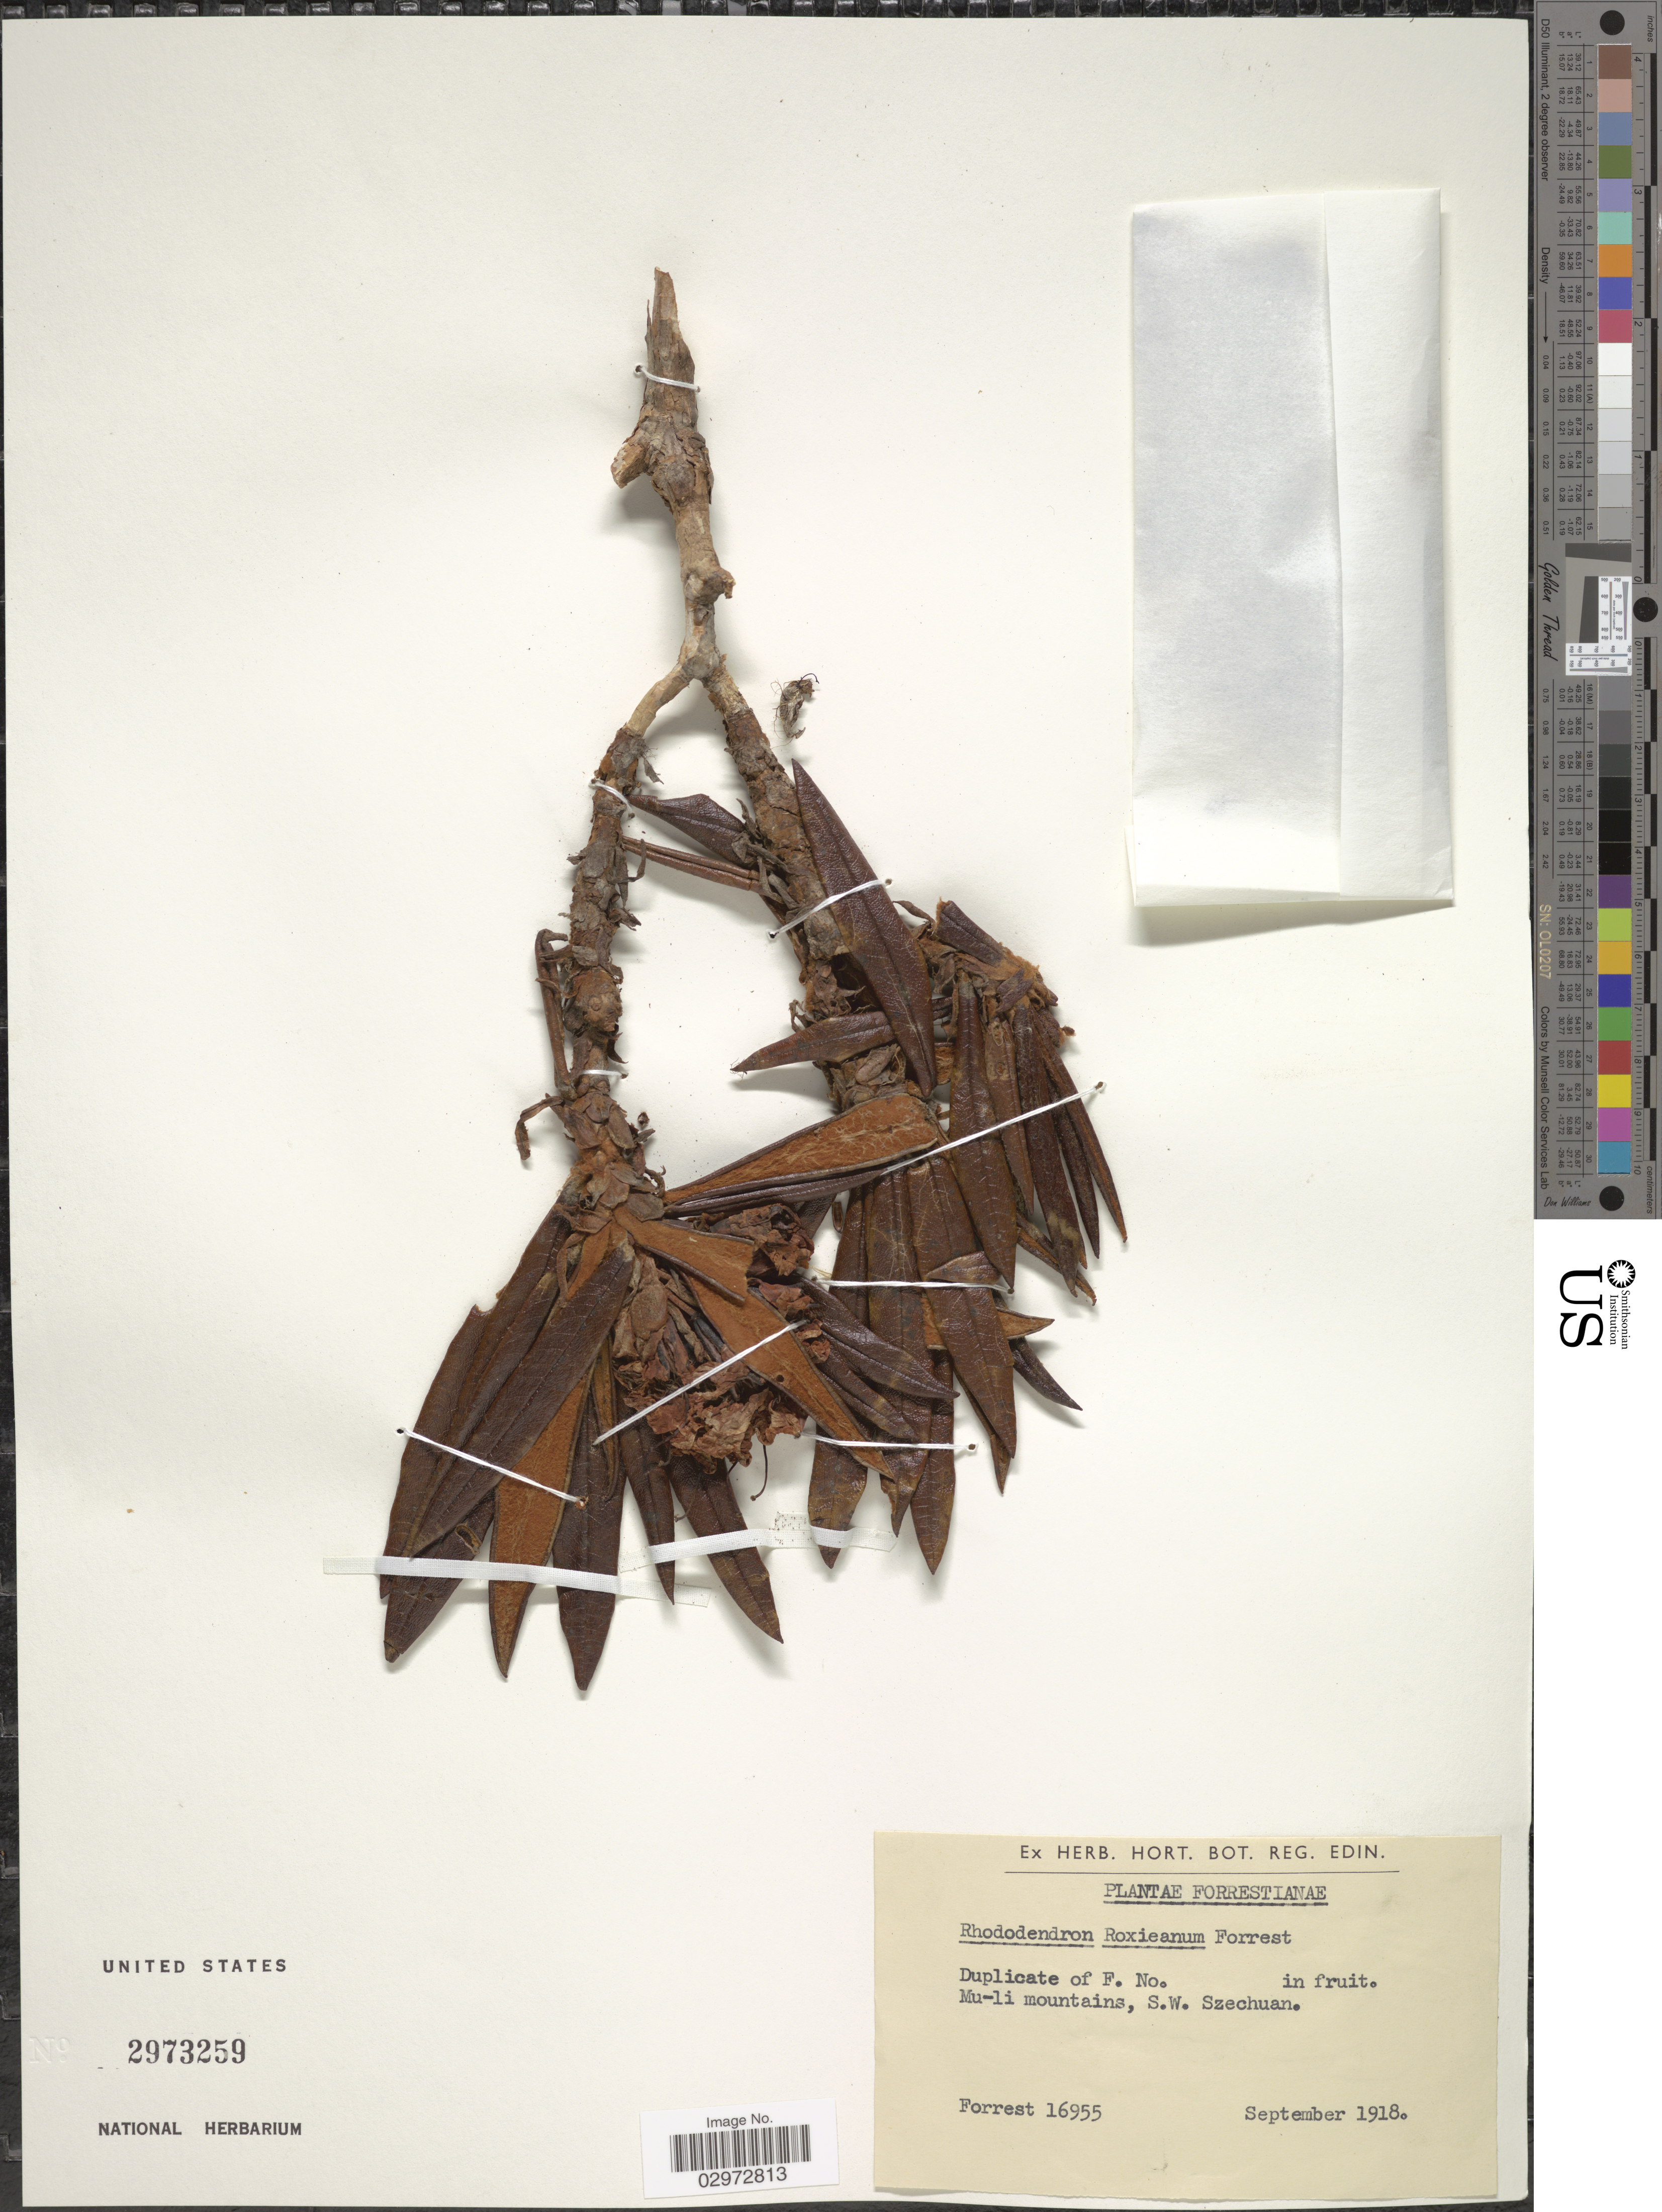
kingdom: Plantae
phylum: Tracheophyta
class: Magnoliopsida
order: Ericales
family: Ericaceae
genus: Rhododendron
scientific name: Rhododendron roxieanum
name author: Forrest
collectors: -. Forrest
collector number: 16955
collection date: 1918-09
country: China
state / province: Sichuan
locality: Mu-li mountains, S.W. Szechuan.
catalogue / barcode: US 2973259